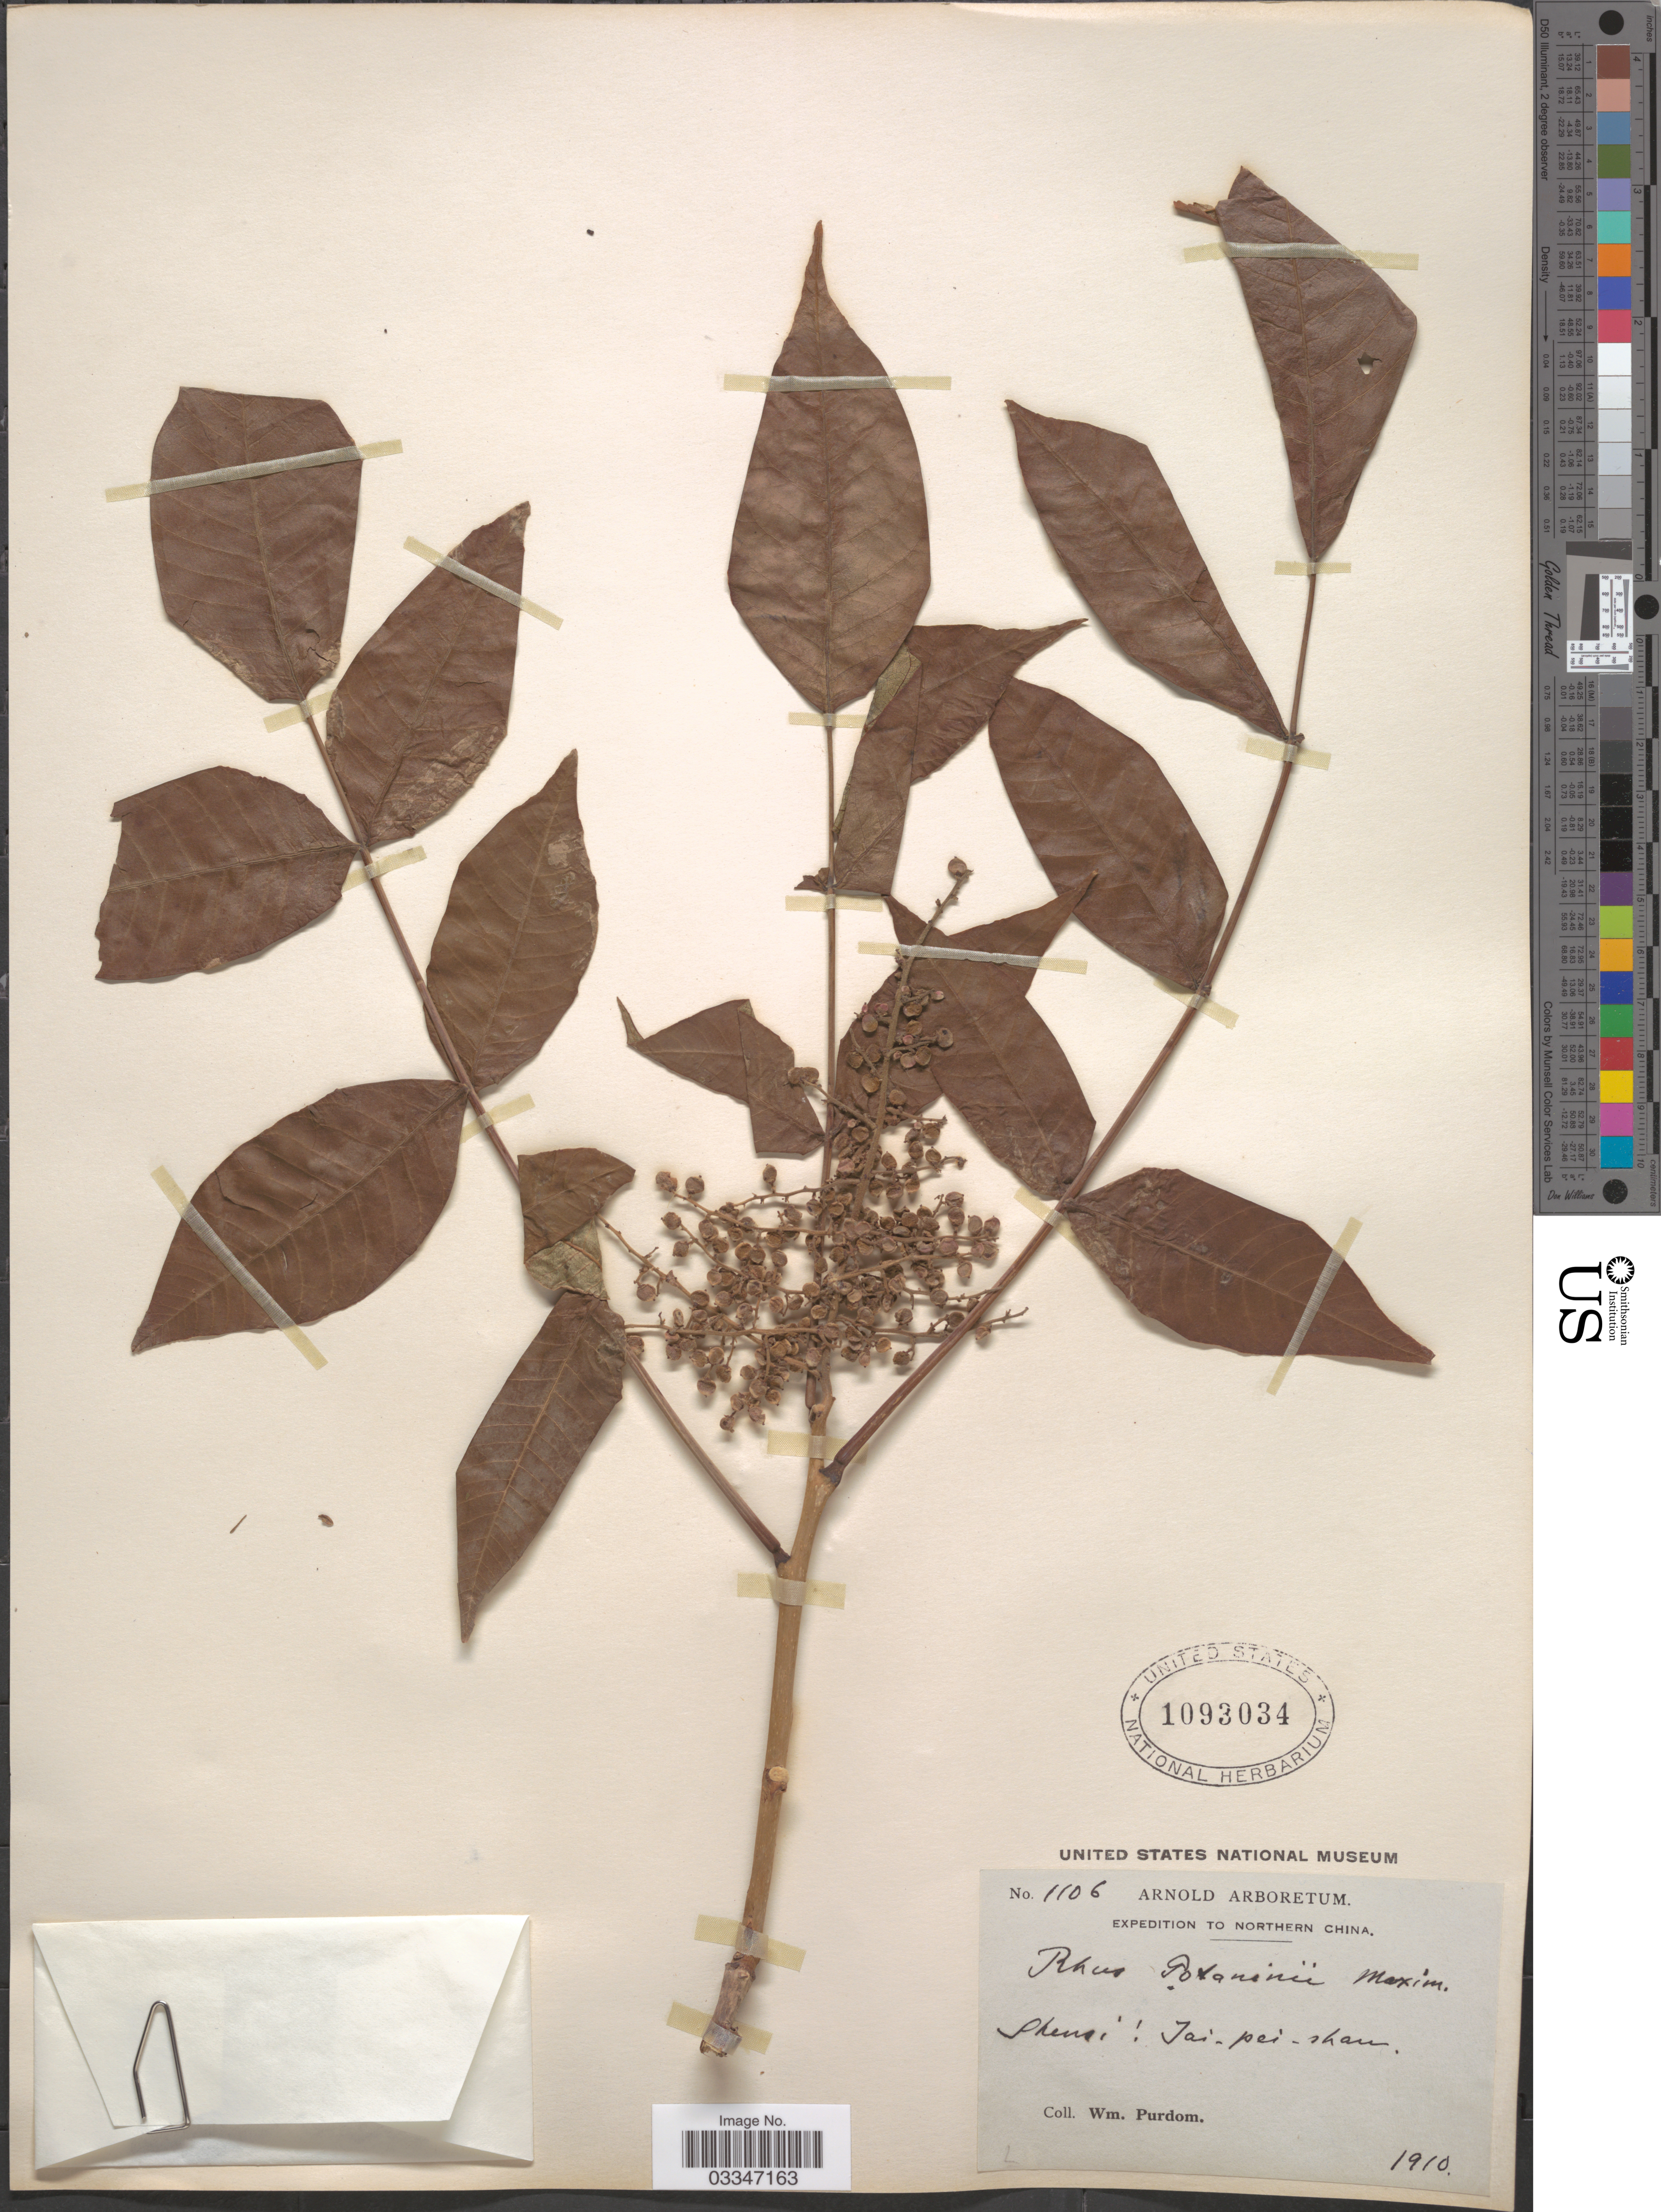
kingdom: Plantae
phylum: Tracheophyta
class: Magnoliopsida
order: Sapindales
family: Anacardiaceae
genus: Rhus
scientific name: Rhus potaninii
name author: Maxim.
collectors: W. Purdom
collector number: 1106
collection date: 1910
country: China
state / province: Shaanxi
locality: Northern China. Shensi: Tai-pai-shan.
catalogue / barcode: US 1093034